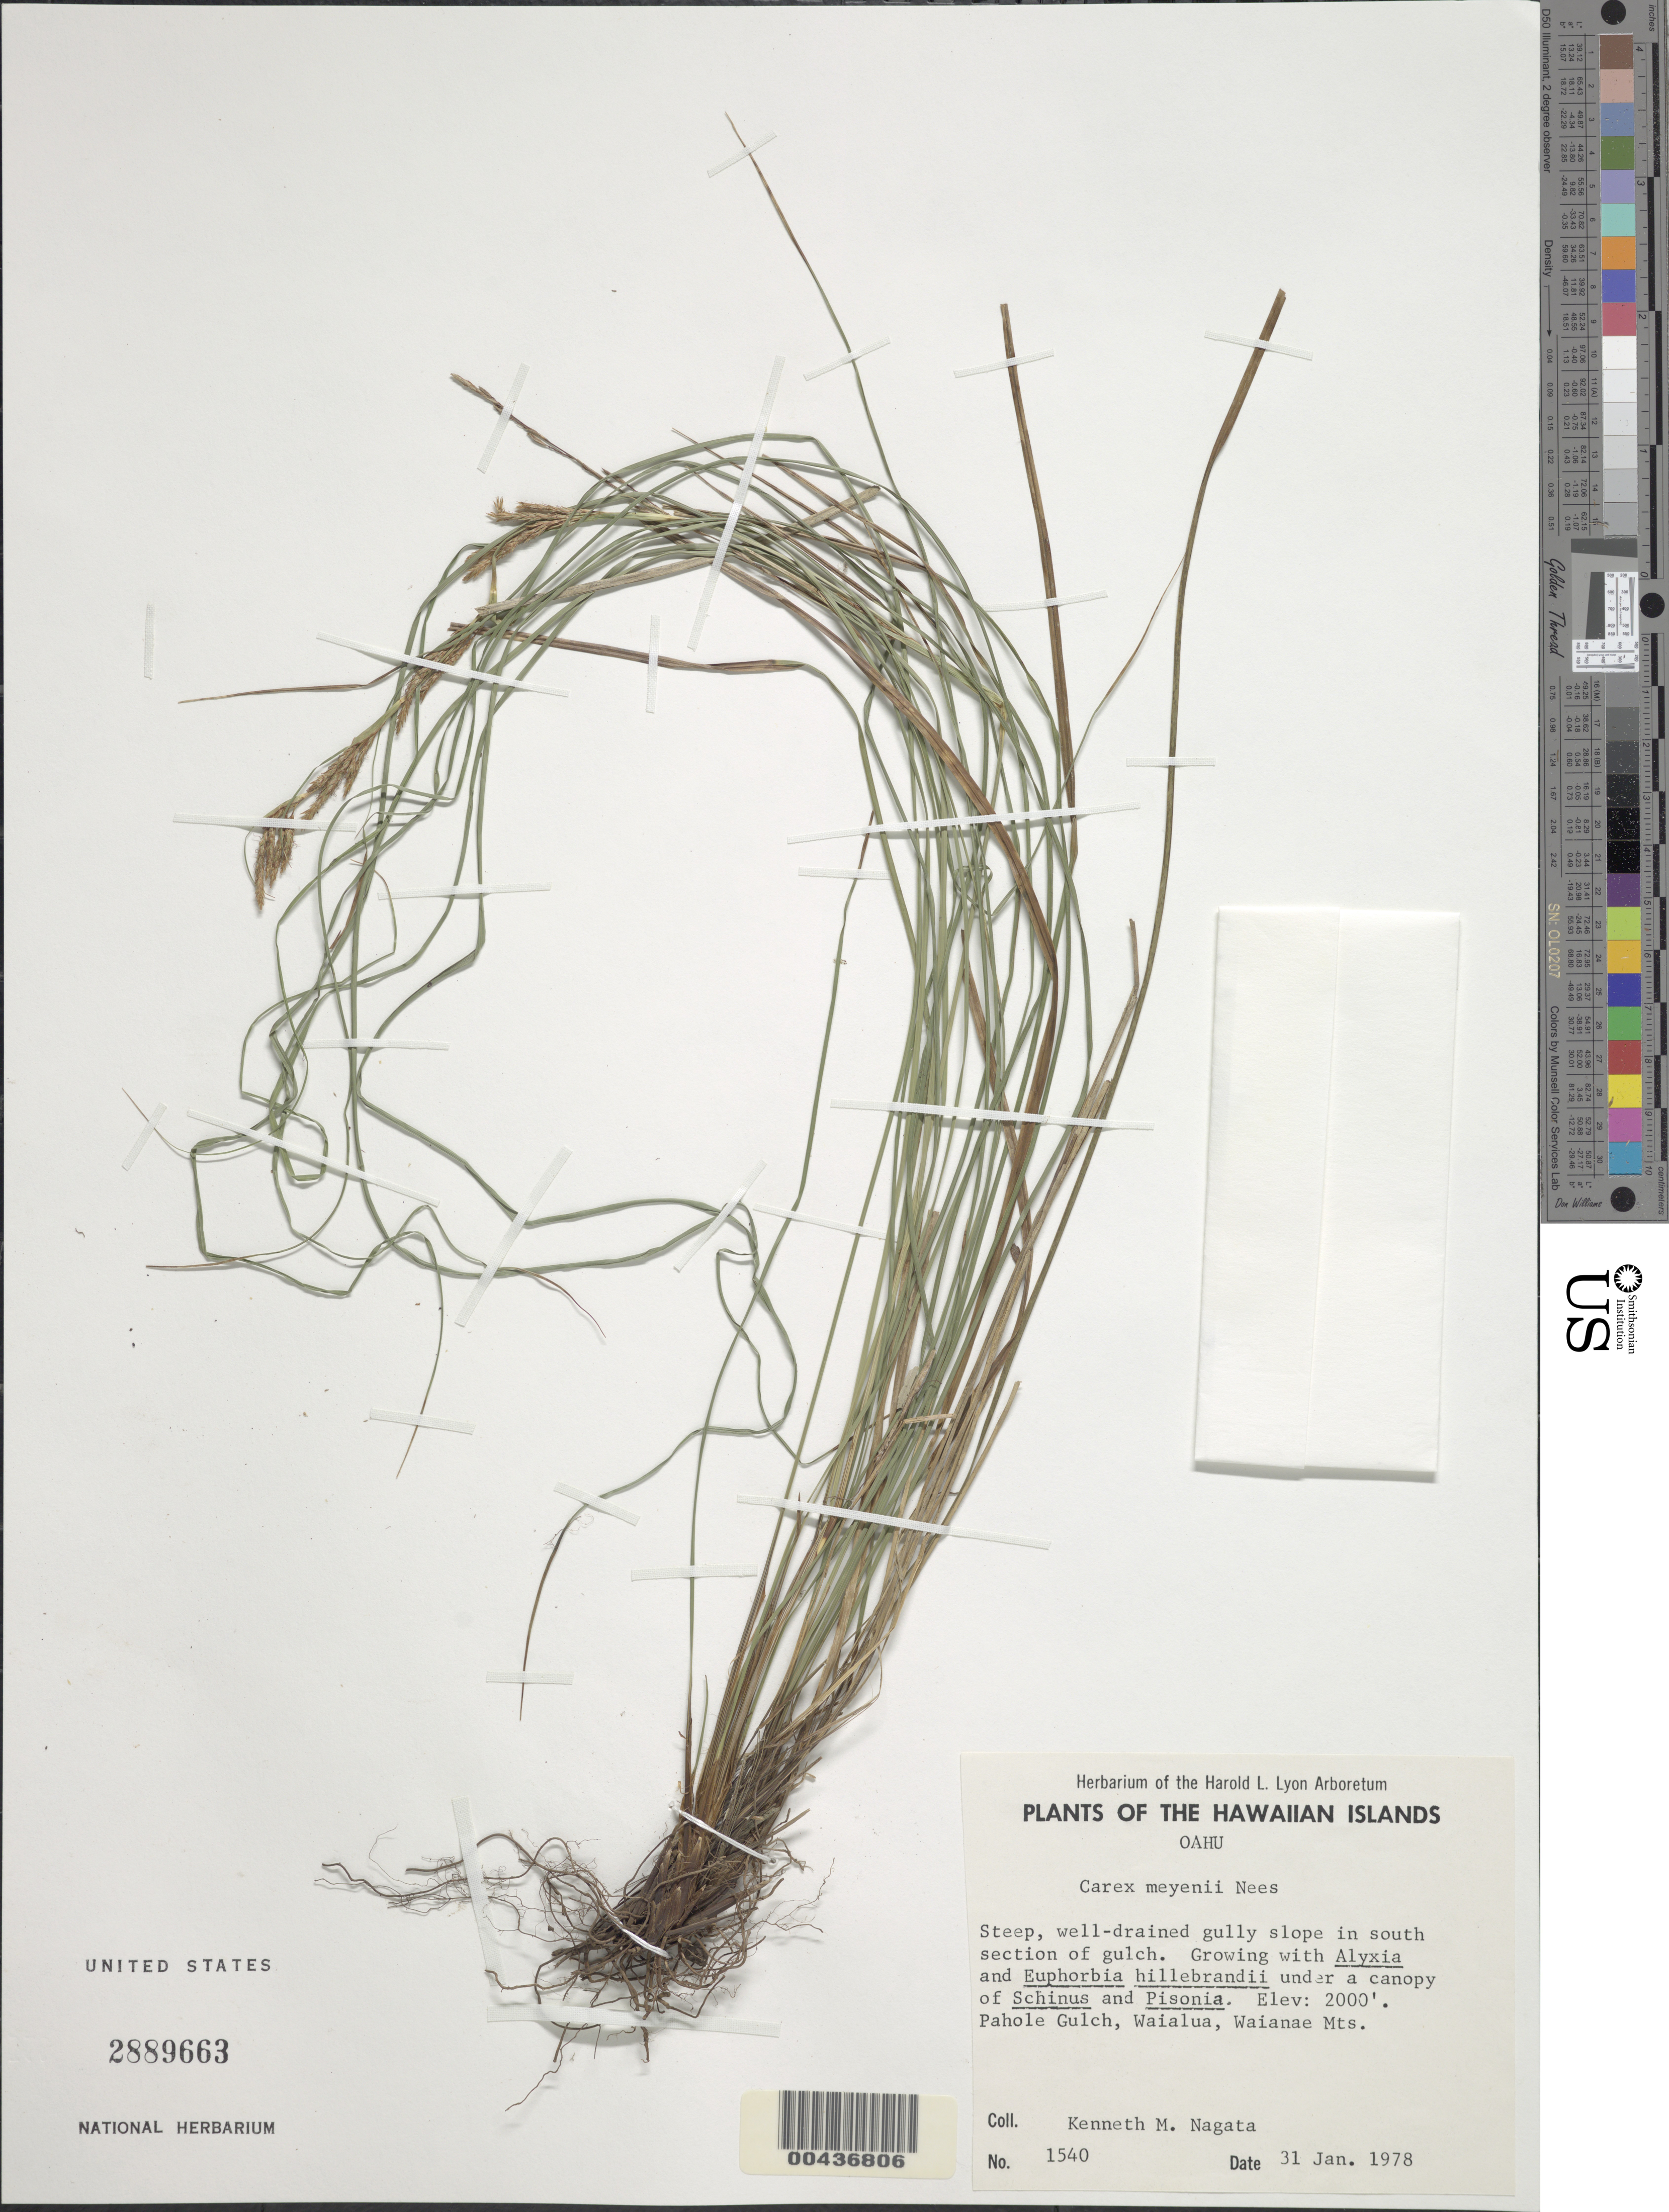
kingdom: Plantae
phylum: Tracheophyta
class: Liliopsida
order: Poales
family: Cyperaceae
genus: Carex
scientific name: Carex meyenii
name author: Nees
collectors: K. Nagata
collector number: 1540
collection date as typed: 31 Jan 1978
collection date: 1978-01-31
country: United States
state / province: Hawaii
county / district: Honolulu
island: Oahu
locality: Gully slope in south section of gulch. Pahole Gulch, Waialua, Waianae Mts., Oahu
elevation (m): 610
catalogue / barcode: US 2889663